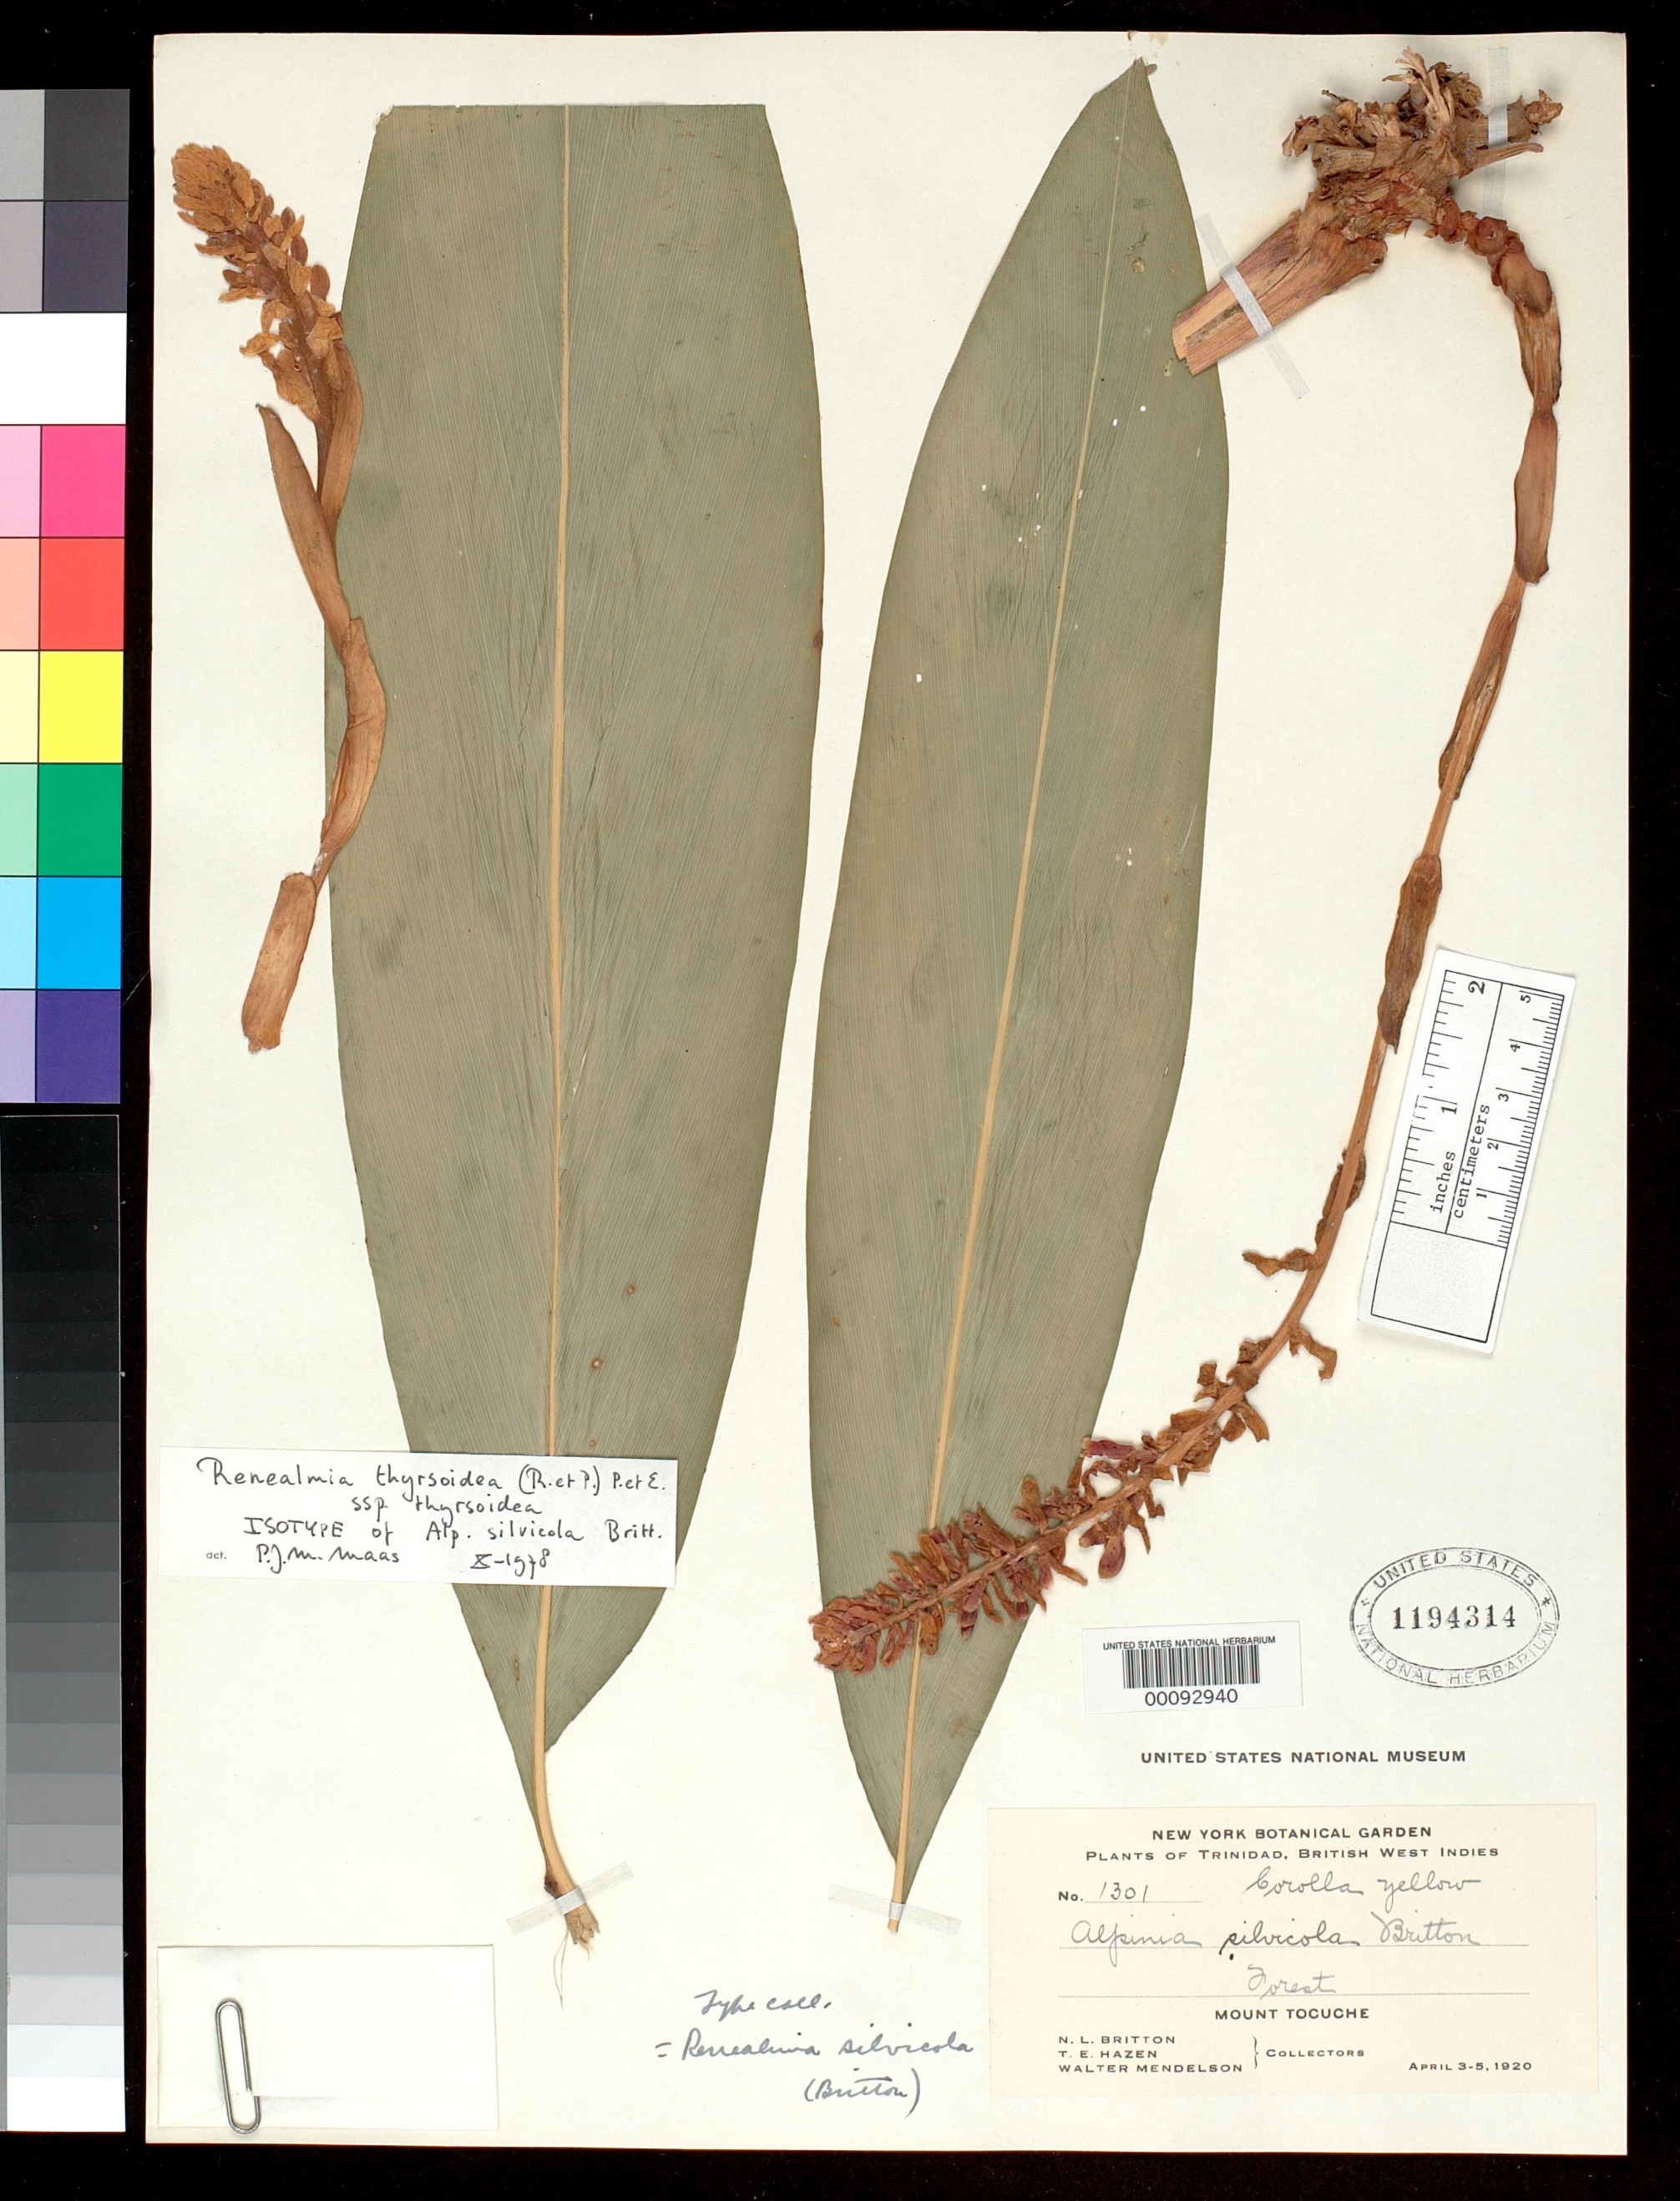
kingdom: Plantae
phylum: Tracheophyta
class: Liliopsida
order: Zingiberales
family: Zingiberaceae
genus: Alpinia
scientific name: Alpinia silvicola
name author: Britton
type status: Isotype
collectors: N. Britton, T. E. Hazen & W. Mendelson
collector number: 1301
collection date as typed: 03 Apr 1920 to 05 Apr 1920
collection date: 1920-04-03/1920-04-05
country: Trinidad and Tobago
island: Trinidad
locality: Mount Tocuche.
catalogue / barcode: US 1194314